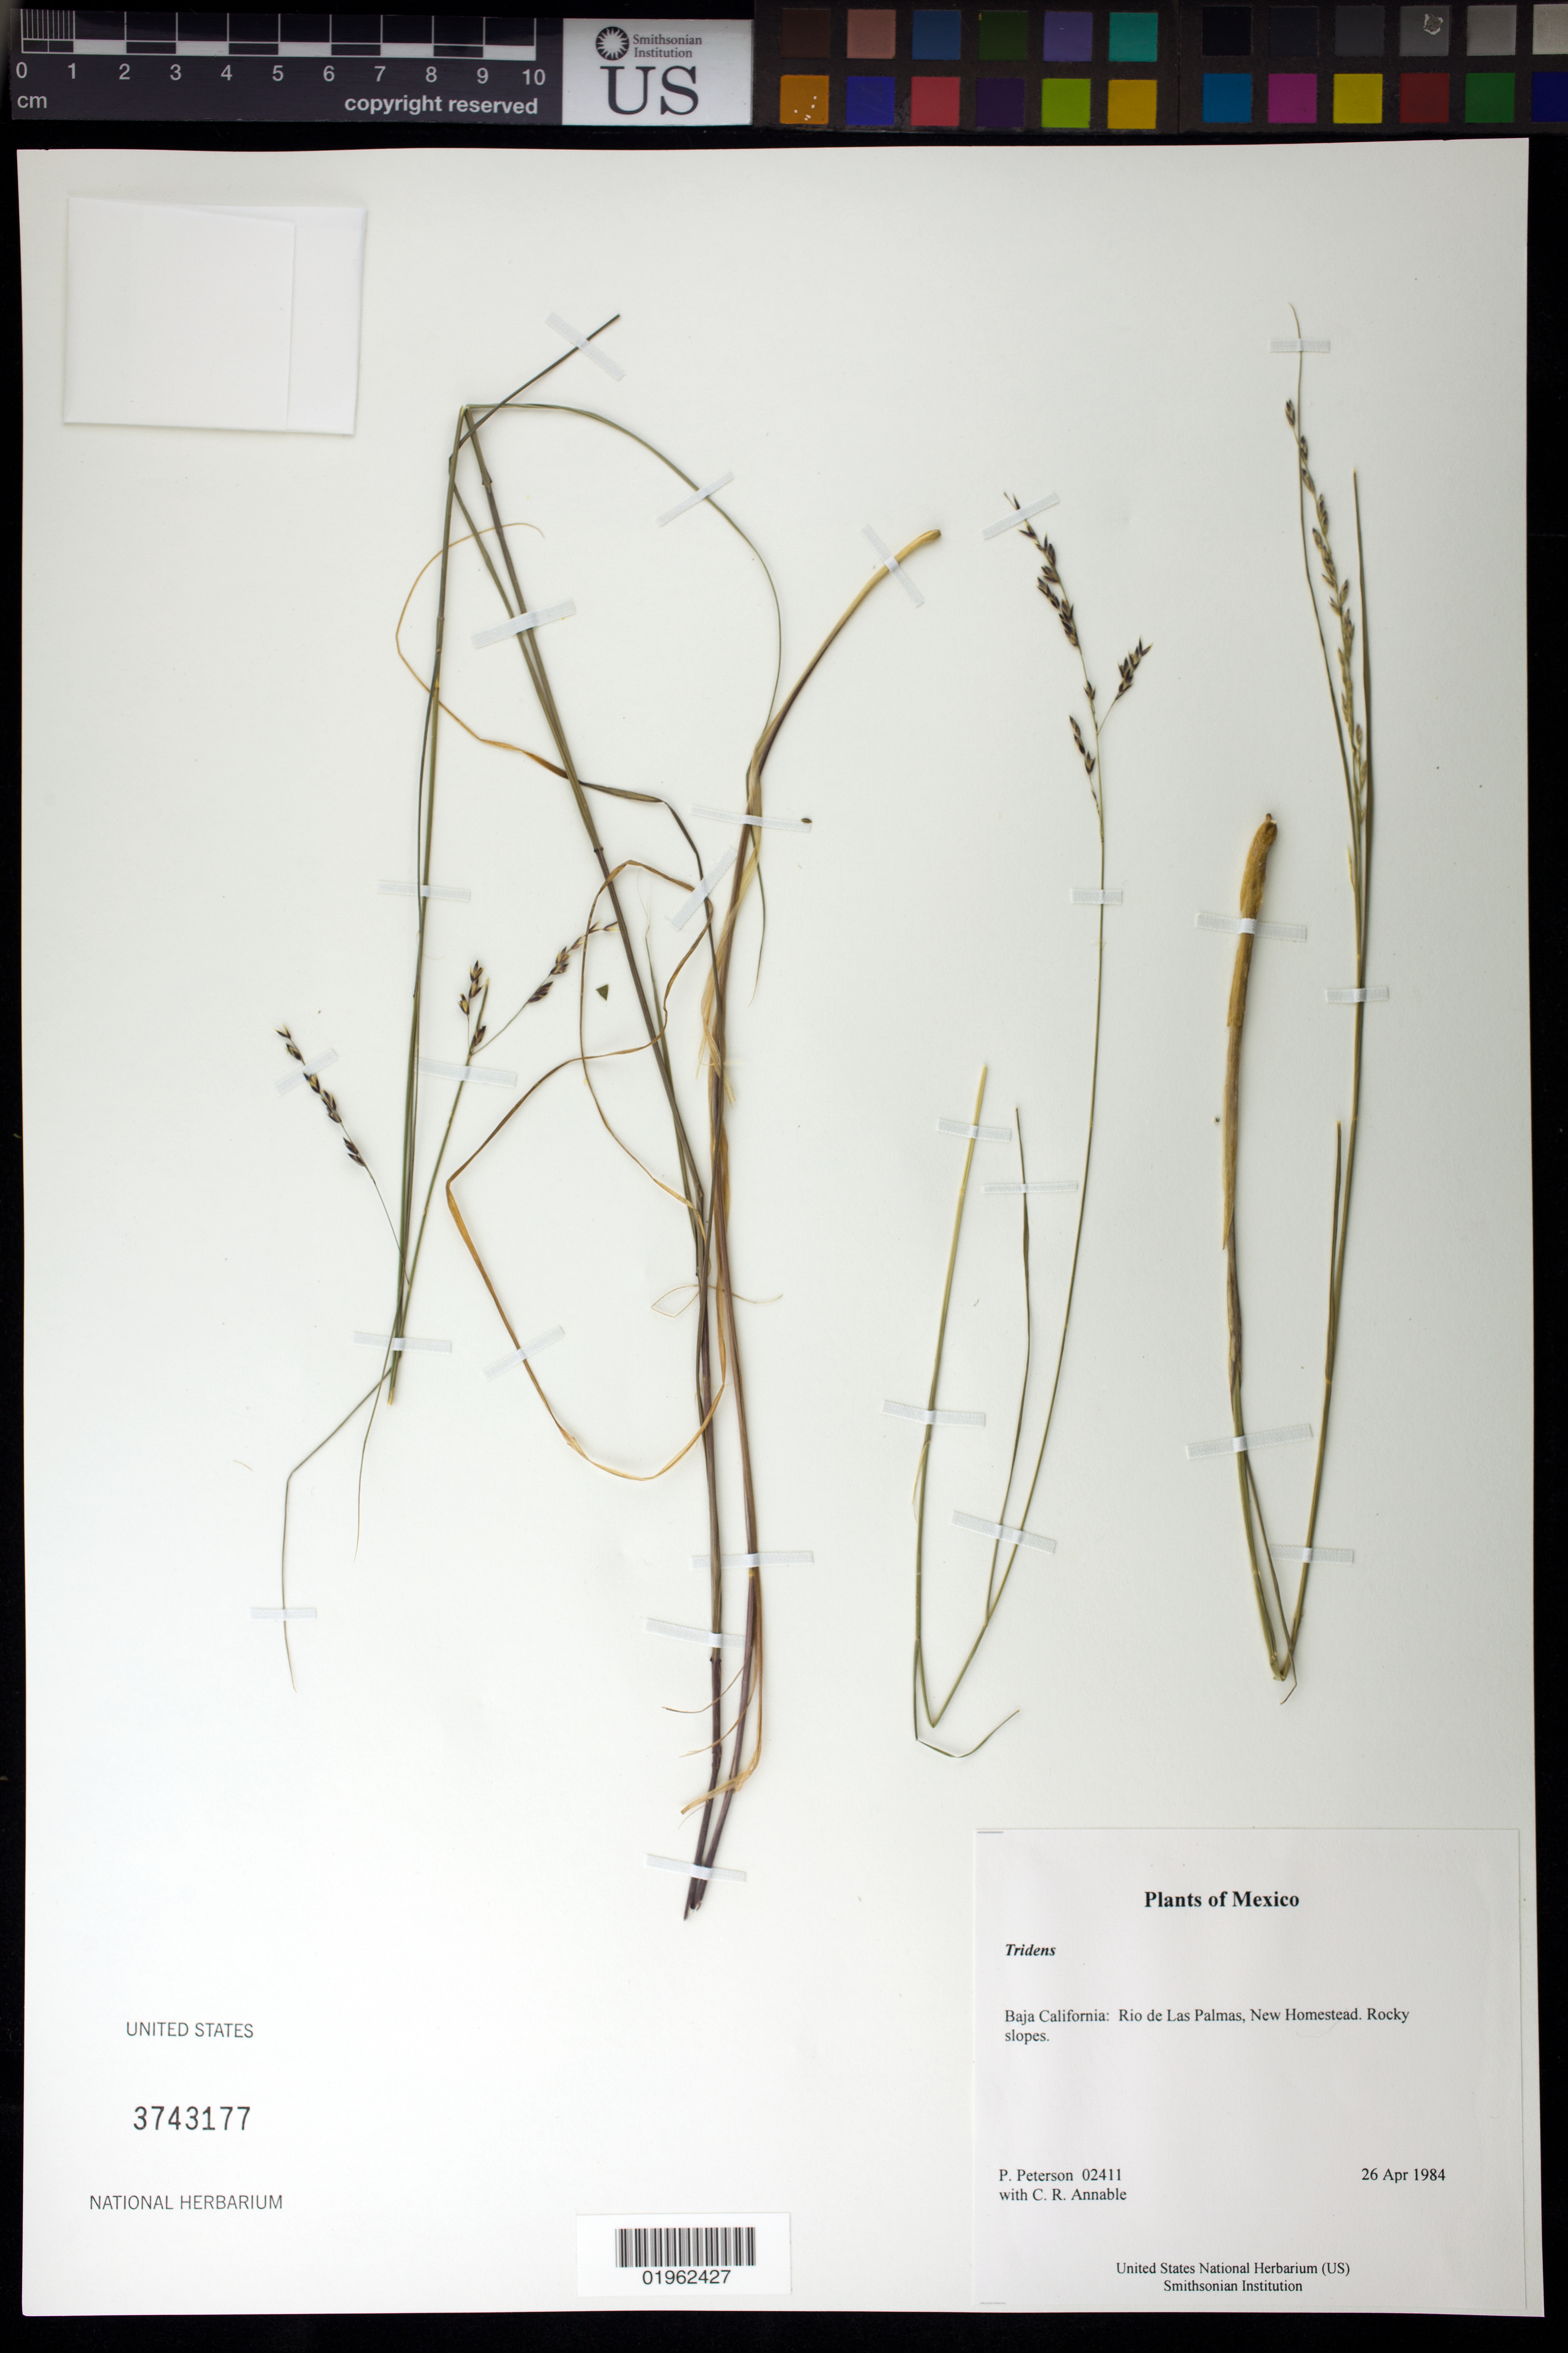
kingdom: Plantae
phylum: Tracheophyta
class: Liliopsida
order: Poales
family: Poaceae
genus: Tridens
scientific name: Tridens sp.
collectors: P. M. Peterson & C. R. Annable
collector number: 02411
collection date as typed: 26 Apr 1984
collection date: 1984-04-26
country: Mexico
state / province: Baja California Norte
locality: Rio de Las Palmas, New Homestead.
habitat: Rocky slopes.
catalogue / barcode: US 3743177